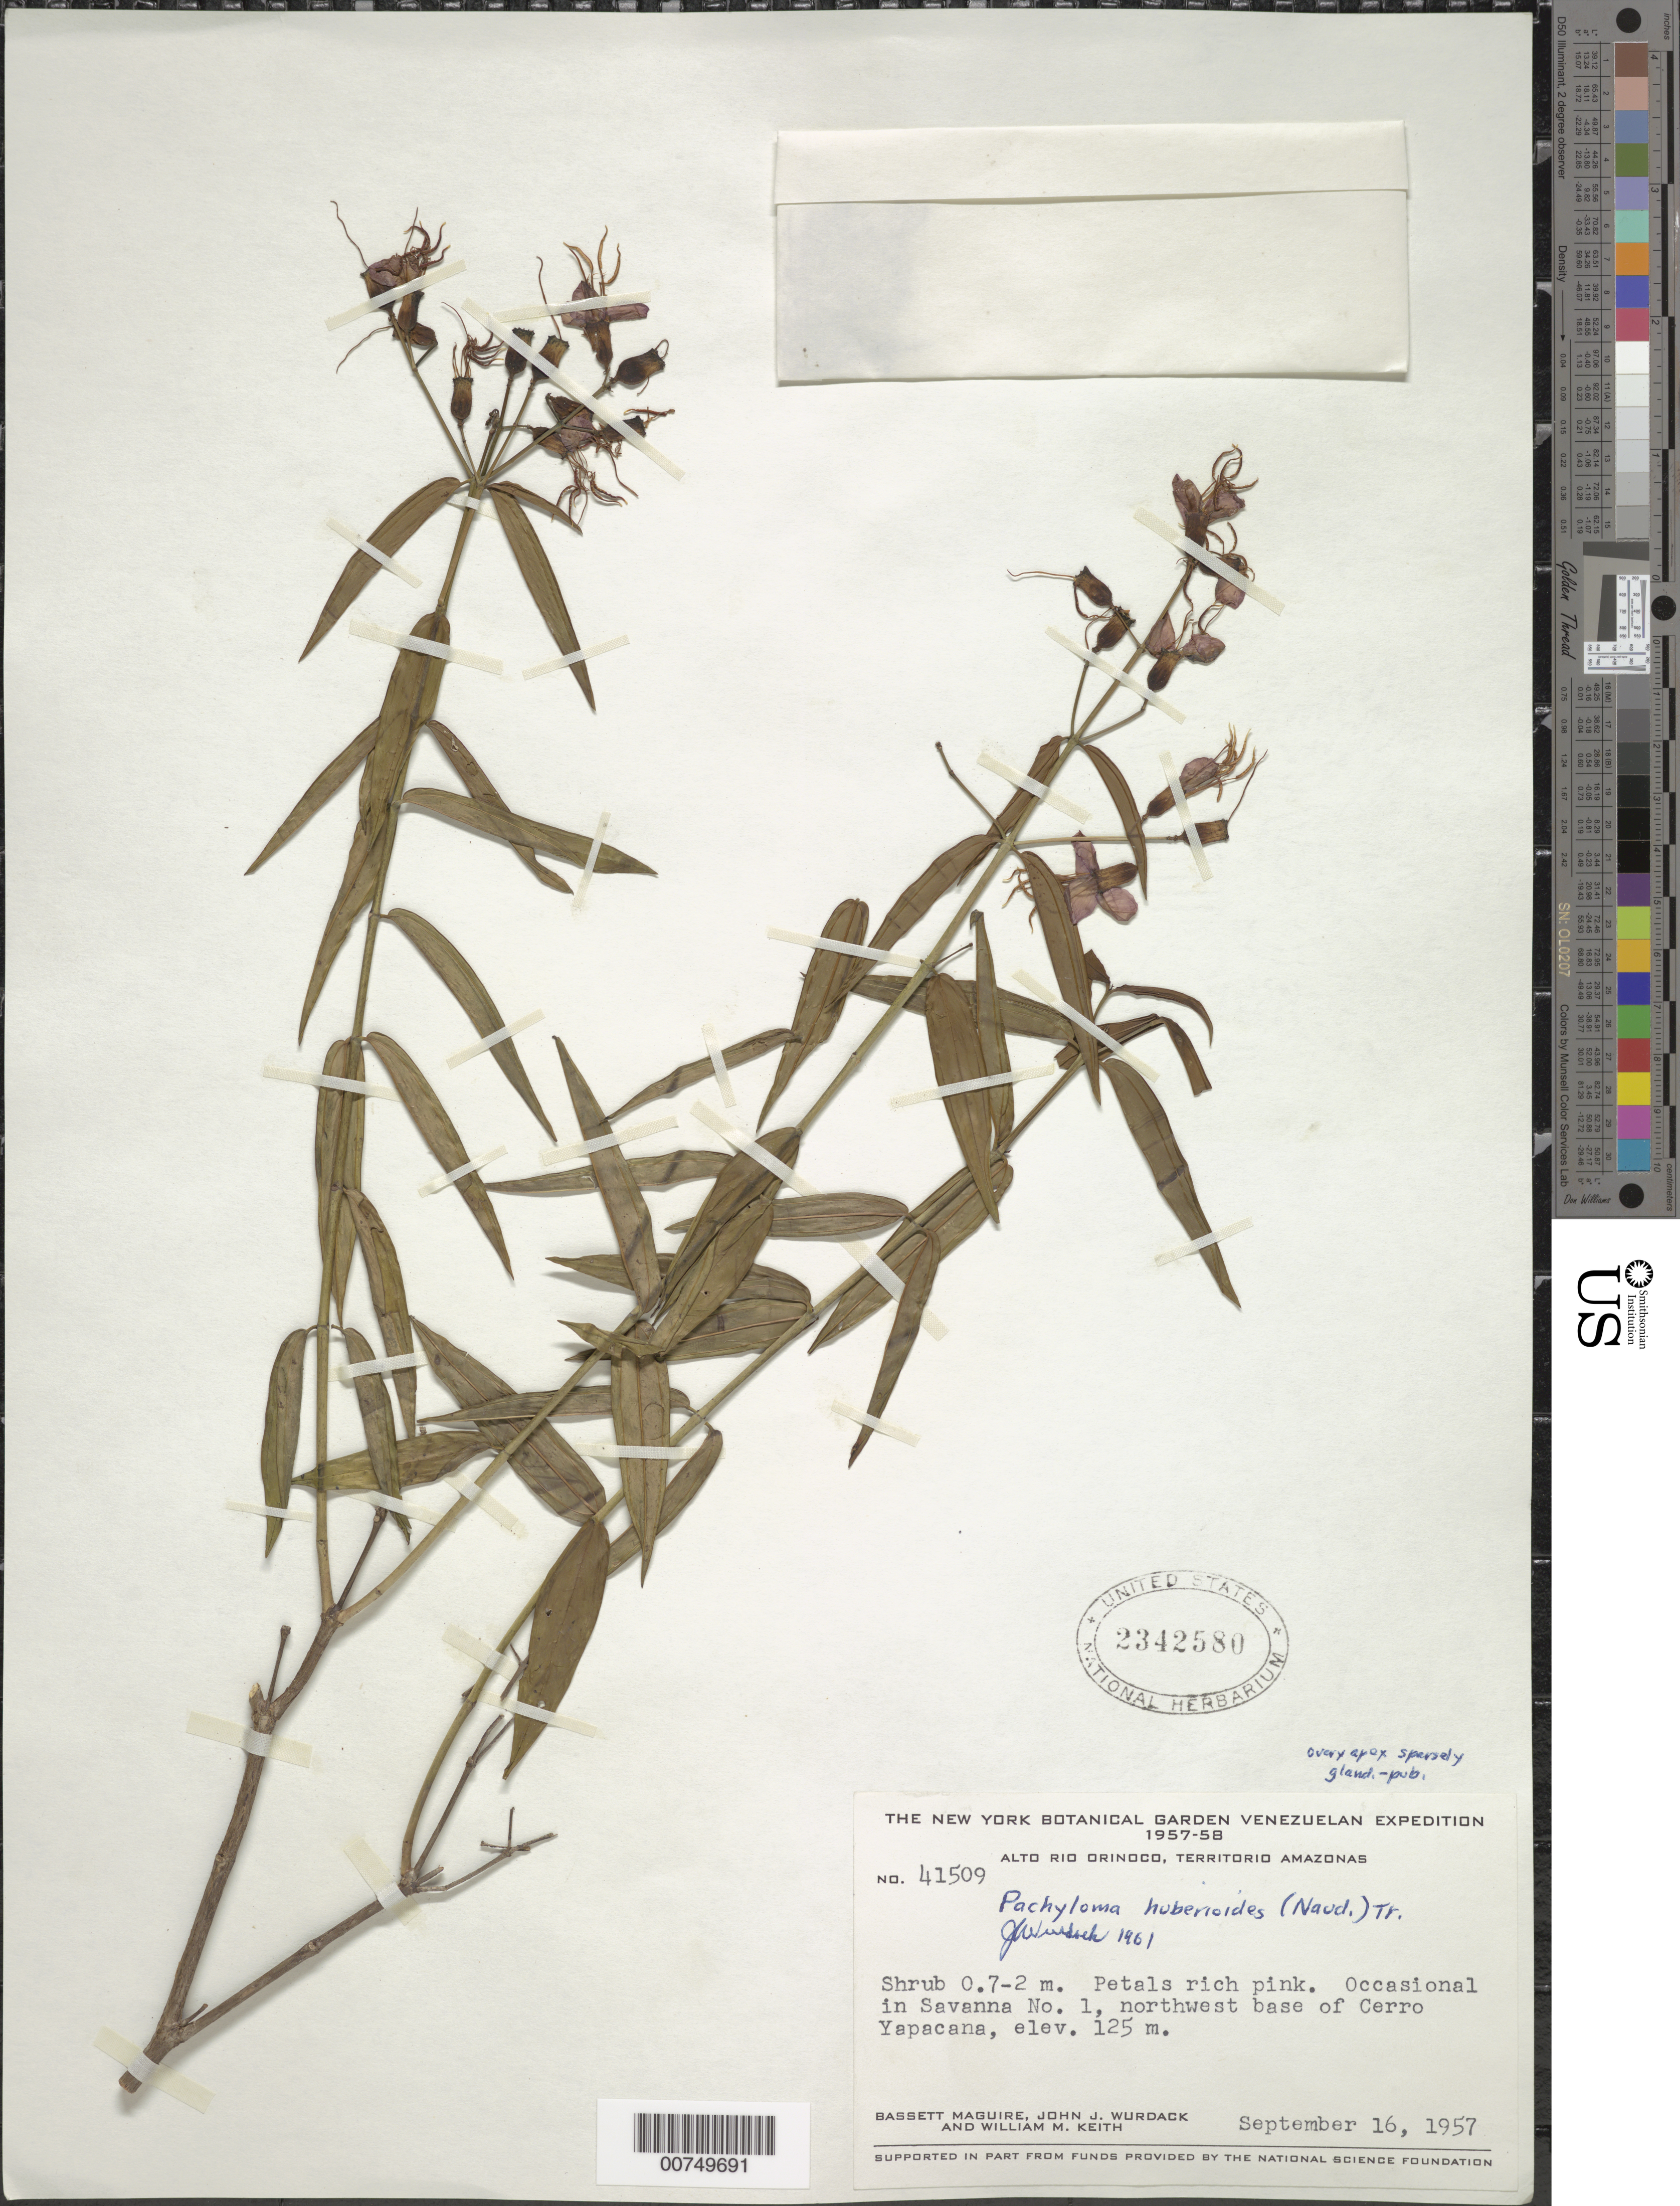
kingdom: Plantae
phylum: Tracheophyta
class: Magnoliopsida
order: Myrtales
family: Melastomataceae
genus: Pachyloma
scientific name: Pachyloma huberioides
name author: (Naudin) Triana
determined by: Wurdack, John J., (US), US (UNITED STATES)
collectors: B. Maguire, J. J. Wurdack & W. Keith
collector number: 41509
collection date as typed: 16-Sep-57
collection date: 1957-09-16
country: Venezuela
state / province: Amazonas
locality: Alto Río Orinoco, Cerro Yapacána, NW base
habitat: Savanna No. 1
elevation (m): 125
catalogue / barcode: US 2342580